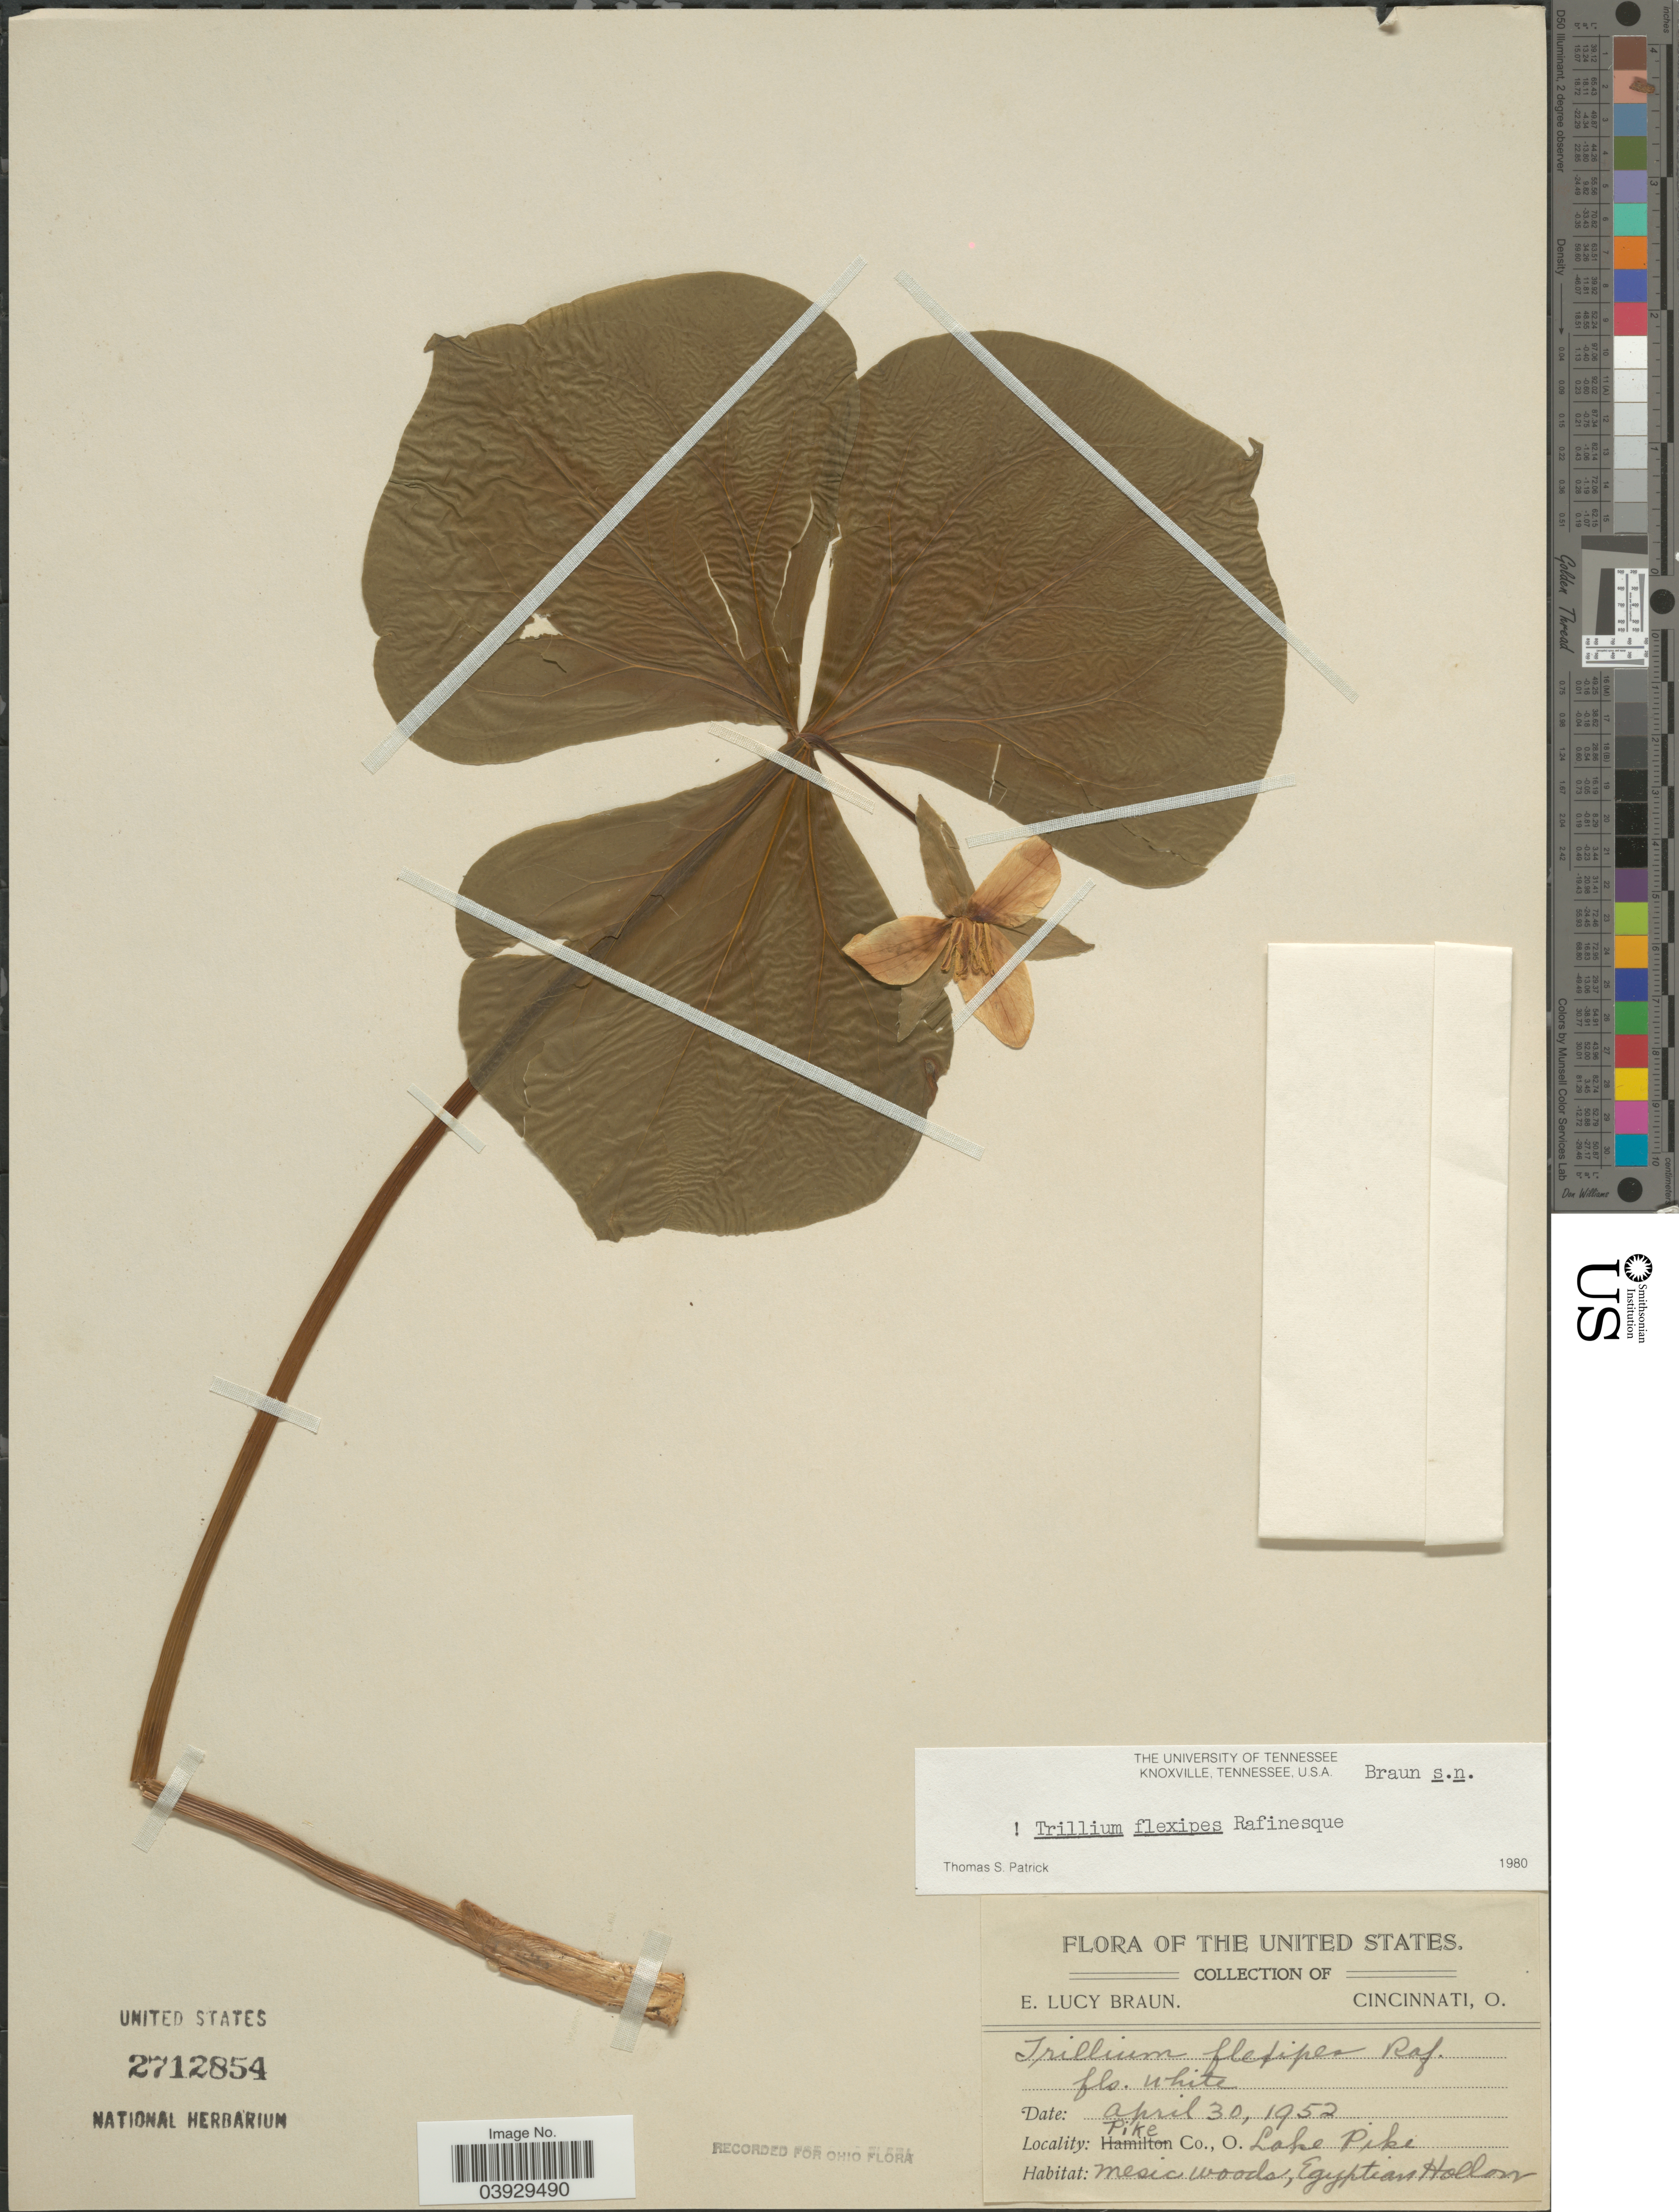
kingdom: Plantae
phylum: Tracheophyta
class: Liliopsida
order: Liliales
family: Melanthiaceae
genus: Trillium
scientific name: Trillium flexipes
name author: Raf.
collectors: E. L. Braun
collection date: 1952-04-30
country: United States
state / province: Ohio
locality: Pike Co., Lake Pike. Egyptian Hollow.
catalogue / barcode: US 2712854